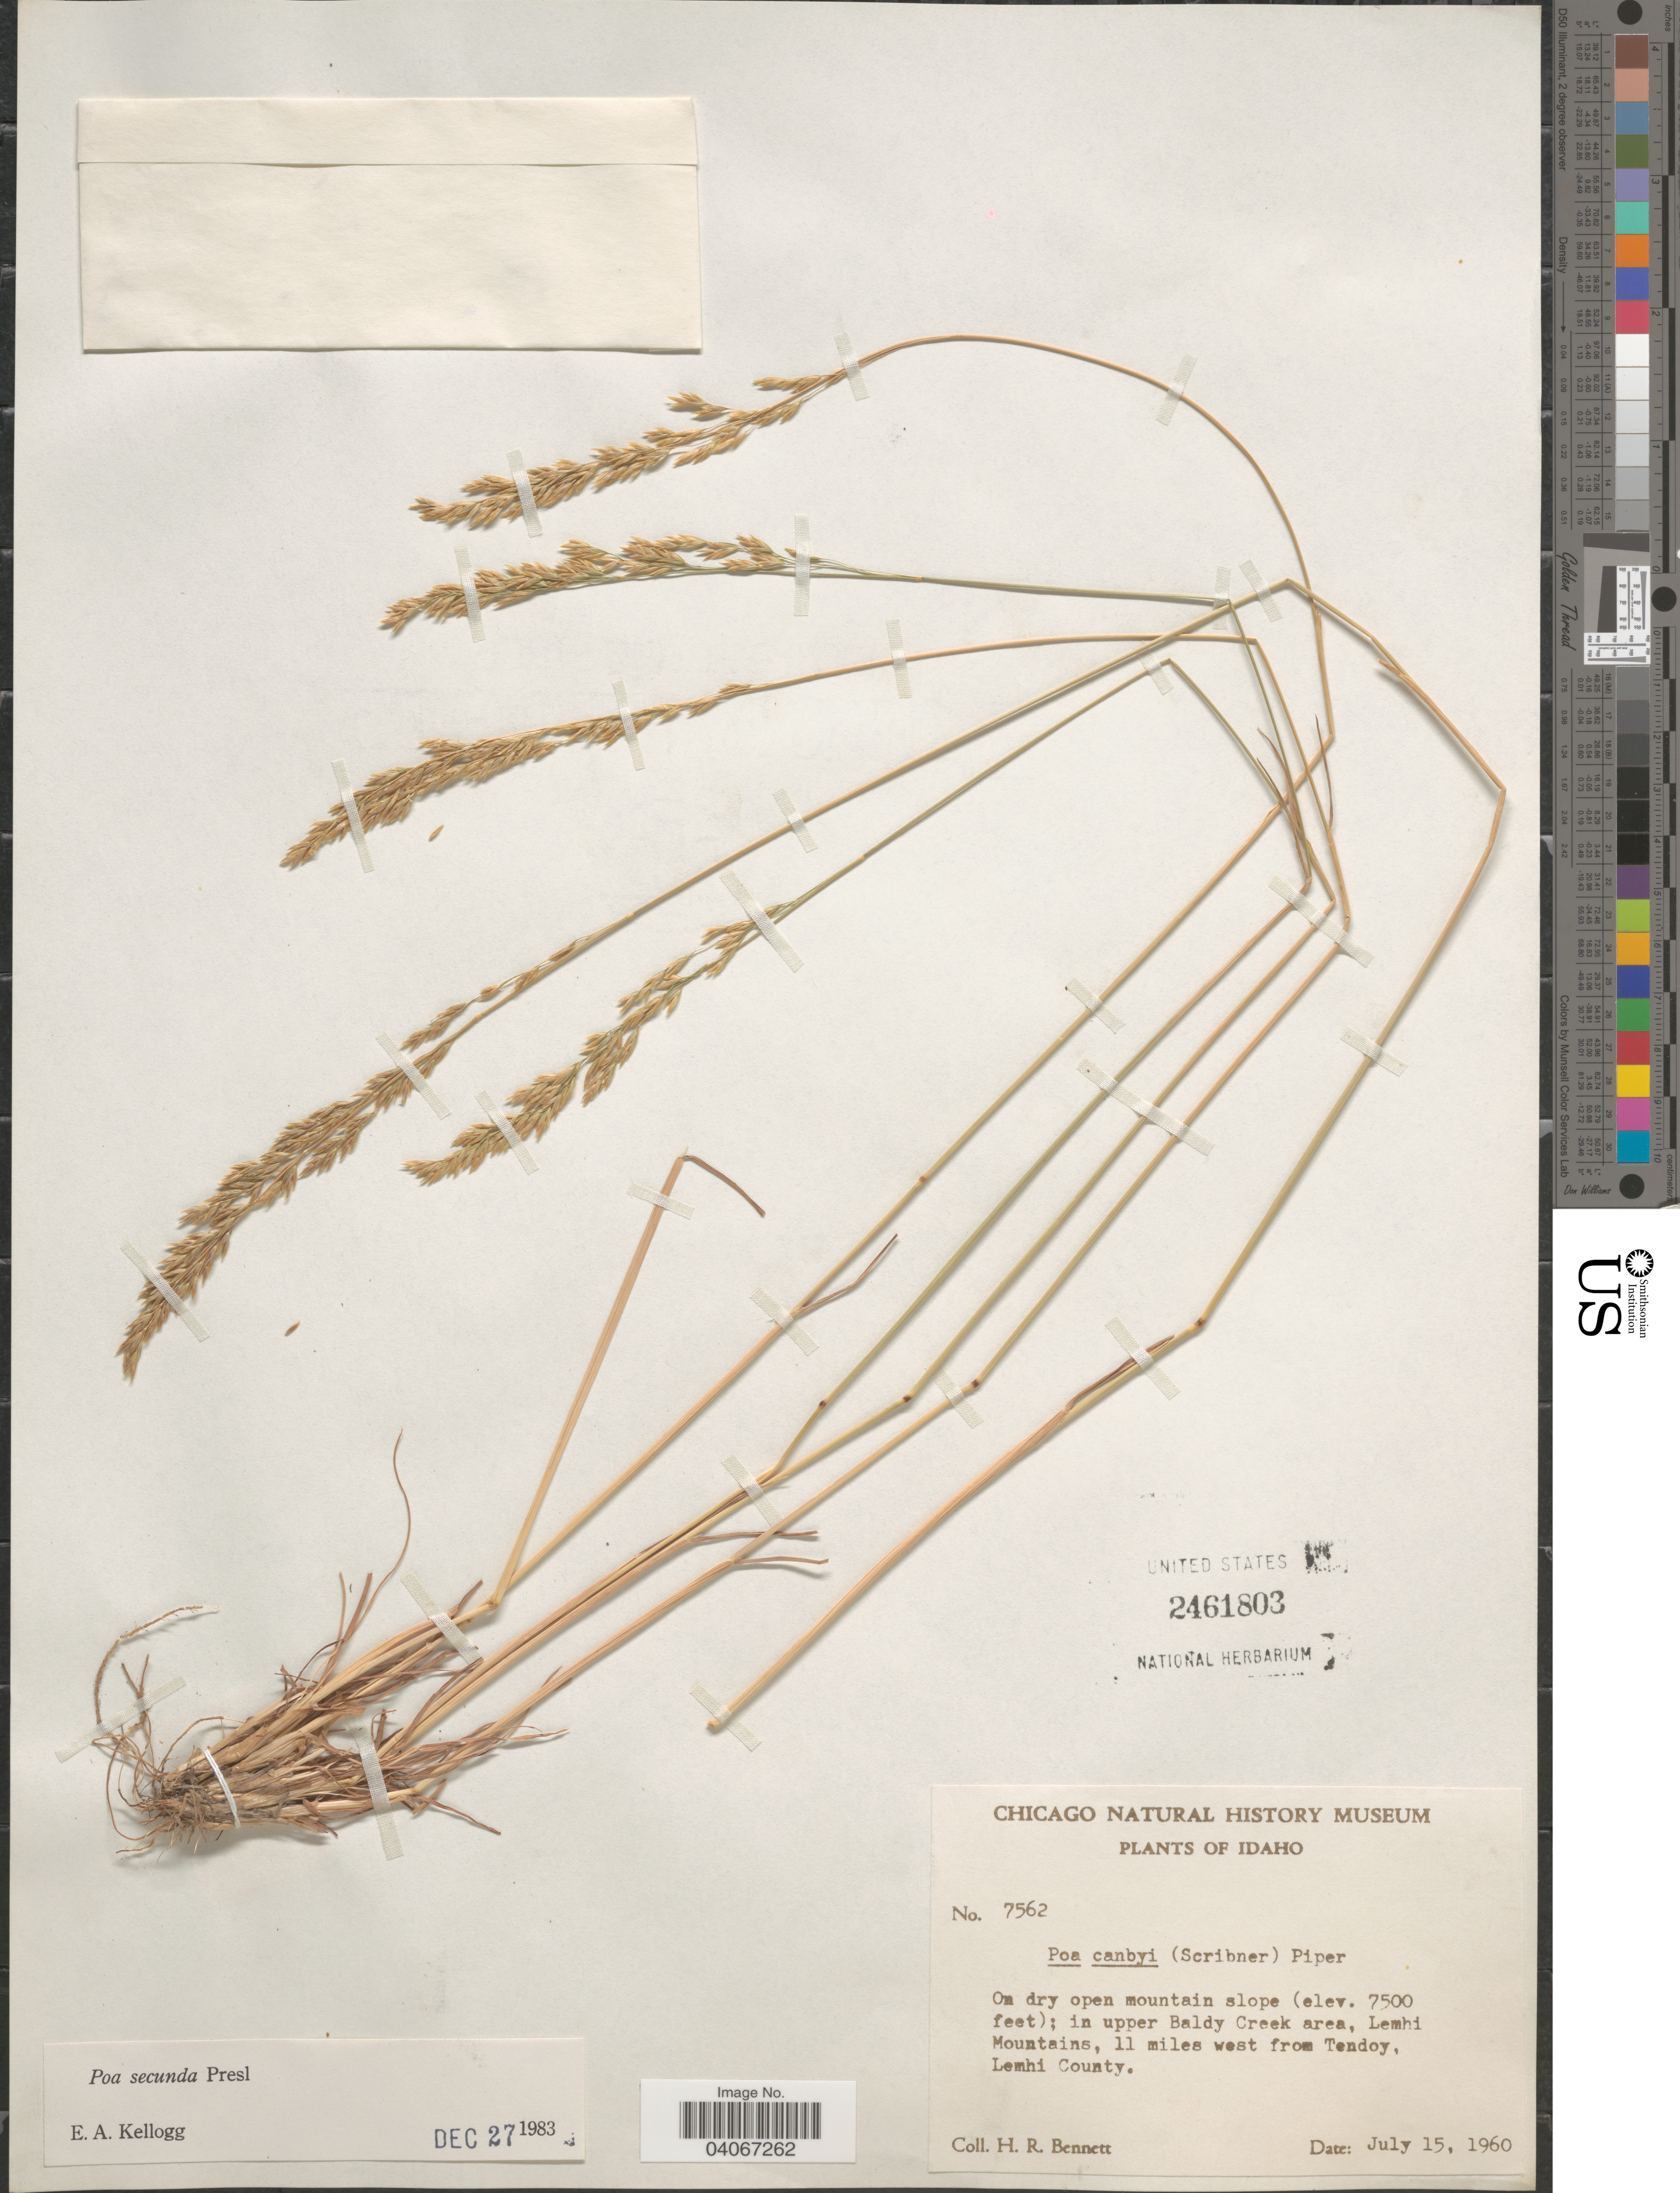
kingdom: Plantae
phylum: Tracheophyta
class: Liliopsida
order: Poales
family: Poaceae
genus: Poa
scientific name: Poa secunda subsp. secunda var. secunda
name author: J. Presl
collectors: H. R. Bennett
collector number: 7562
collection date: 1960-07-15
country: United States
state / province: Idaho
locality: On dry open mountain slope; in upper Baldy Creek area, Lemhi Mountains, 11 miles west from Tendoy, Lemhi County.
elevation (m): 2286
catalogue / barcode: US 2461803